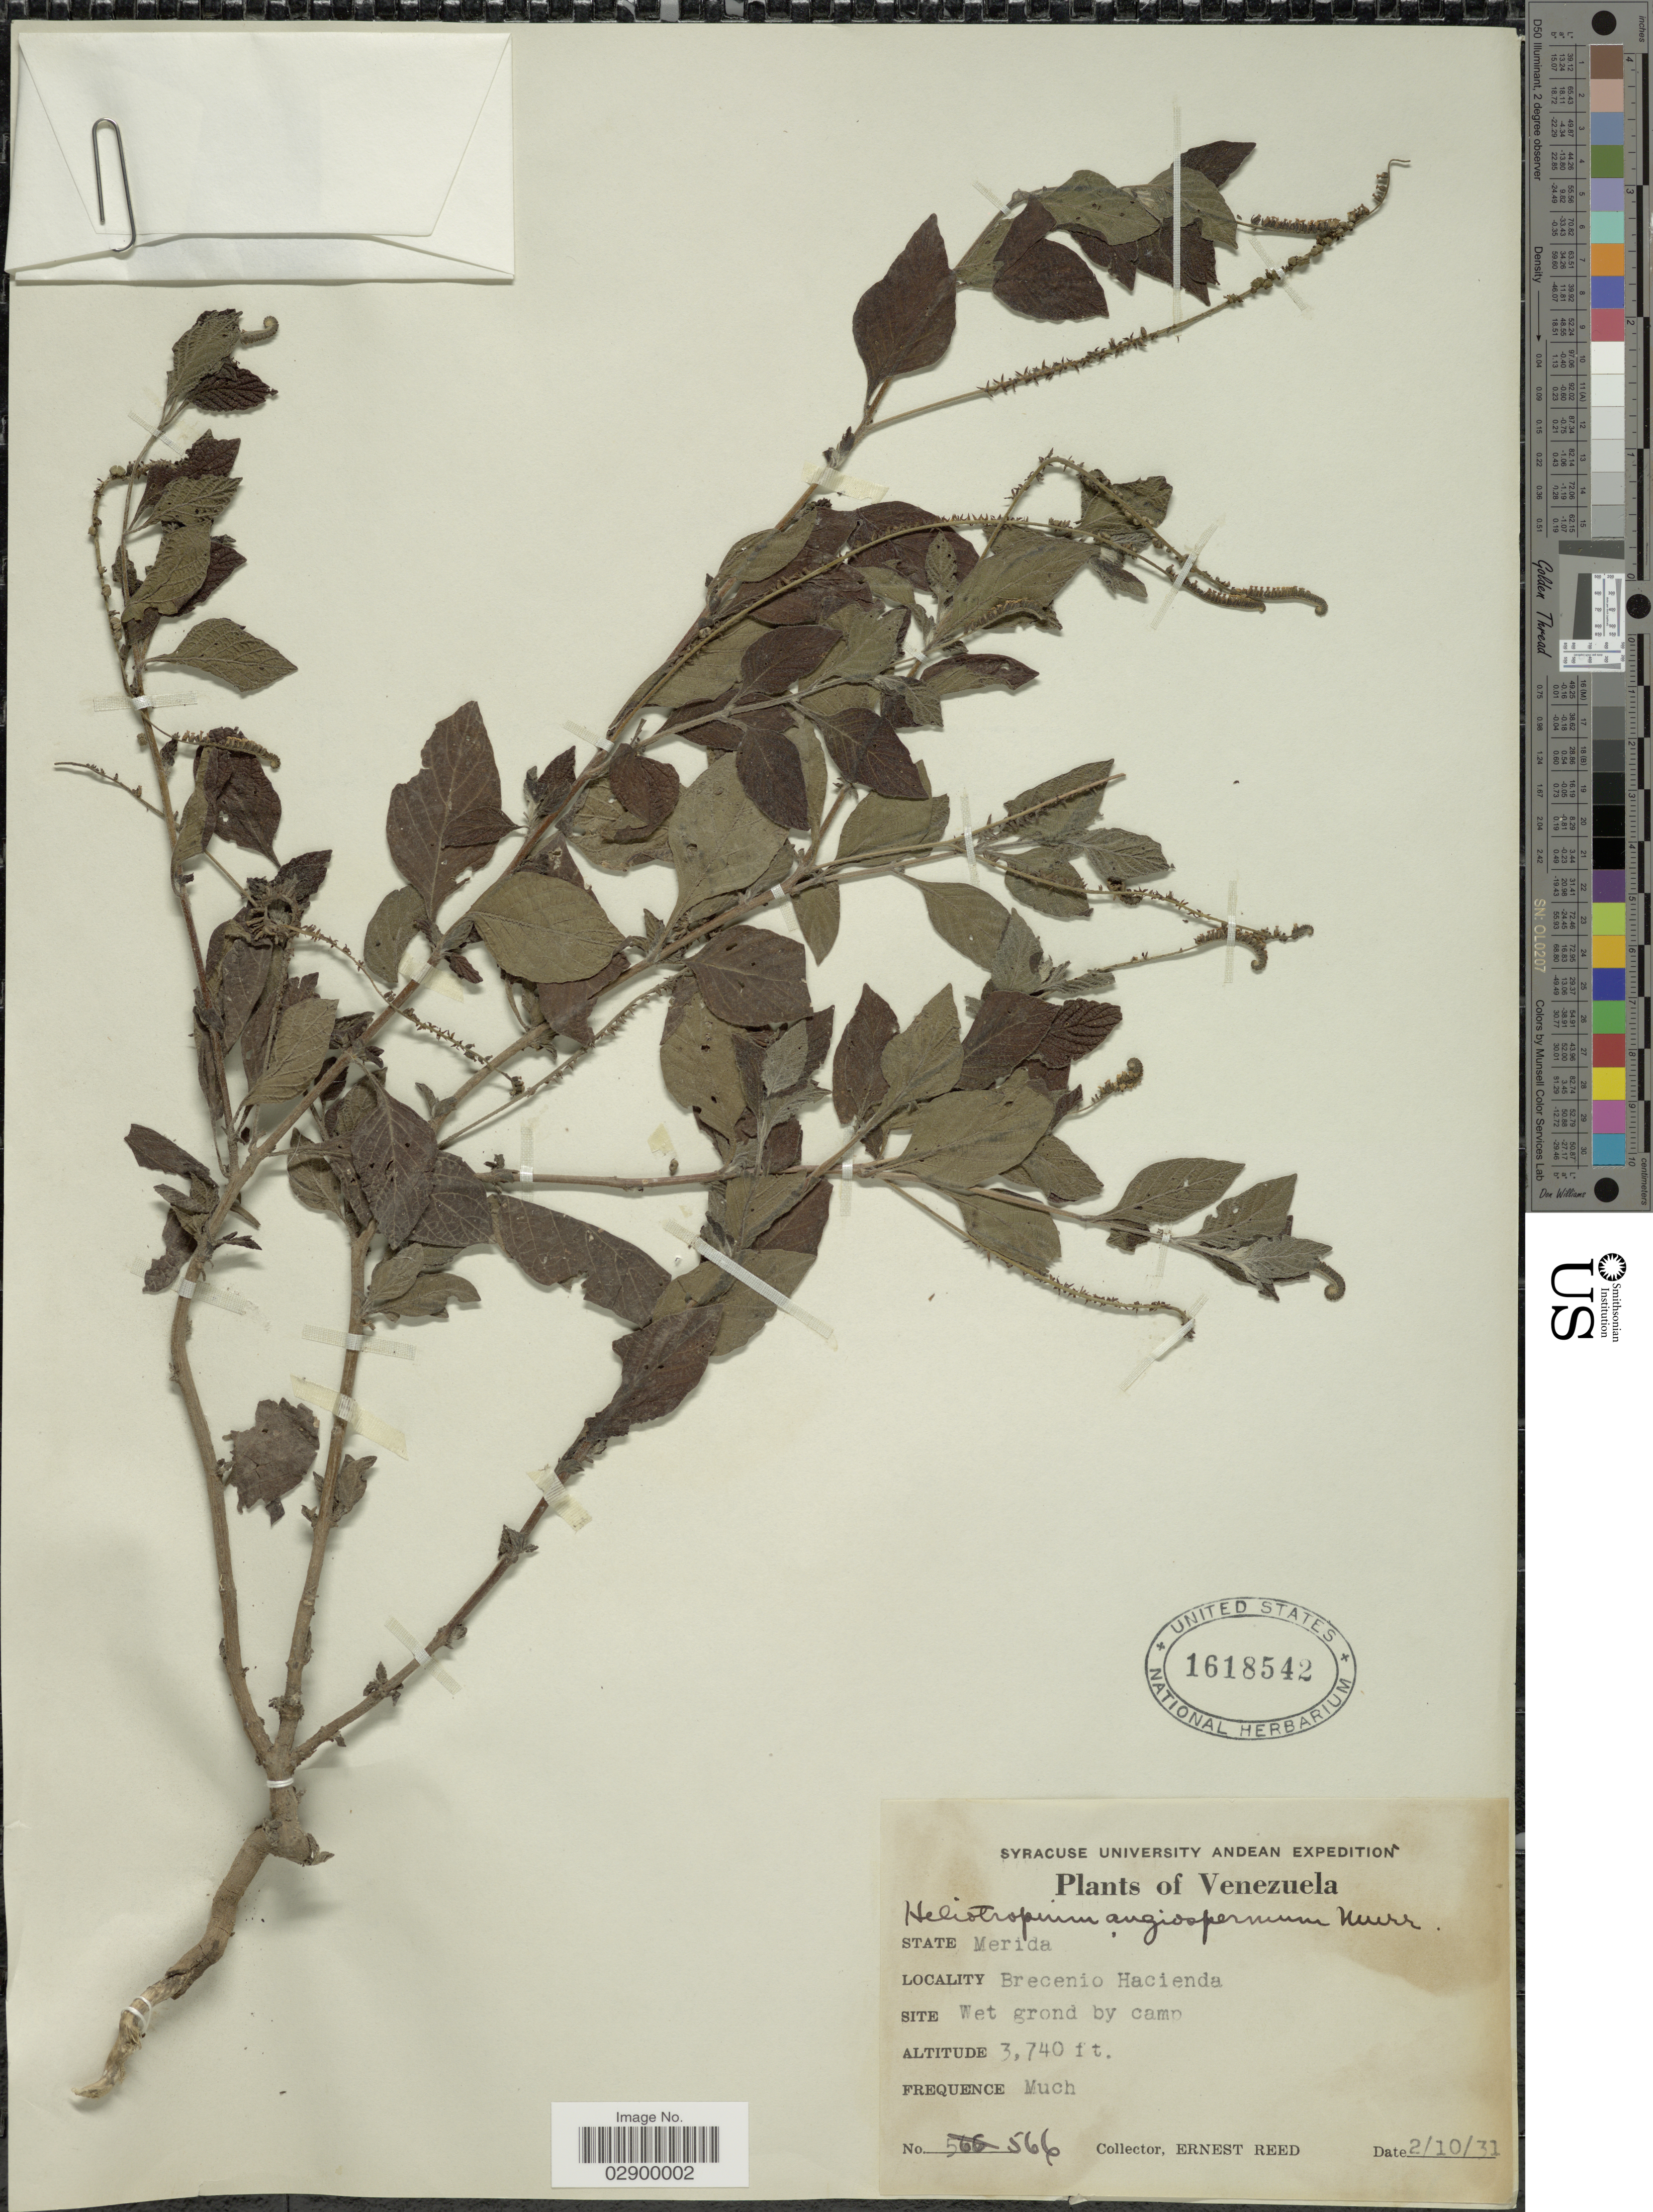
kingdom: Plantae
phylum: Tracheophyta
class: Magnoliopsida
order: Boraginales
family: Heliotropiaceae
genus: Heliotropium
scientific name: Heliotropium angiospermum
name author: Murray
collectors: E. Reed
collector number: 566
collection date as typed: Transcribed d/m/y: 2/10/31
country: Venezuela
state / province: Mérida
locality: Brecenio Hacienda.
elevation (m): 1140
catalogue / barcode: US 1618542